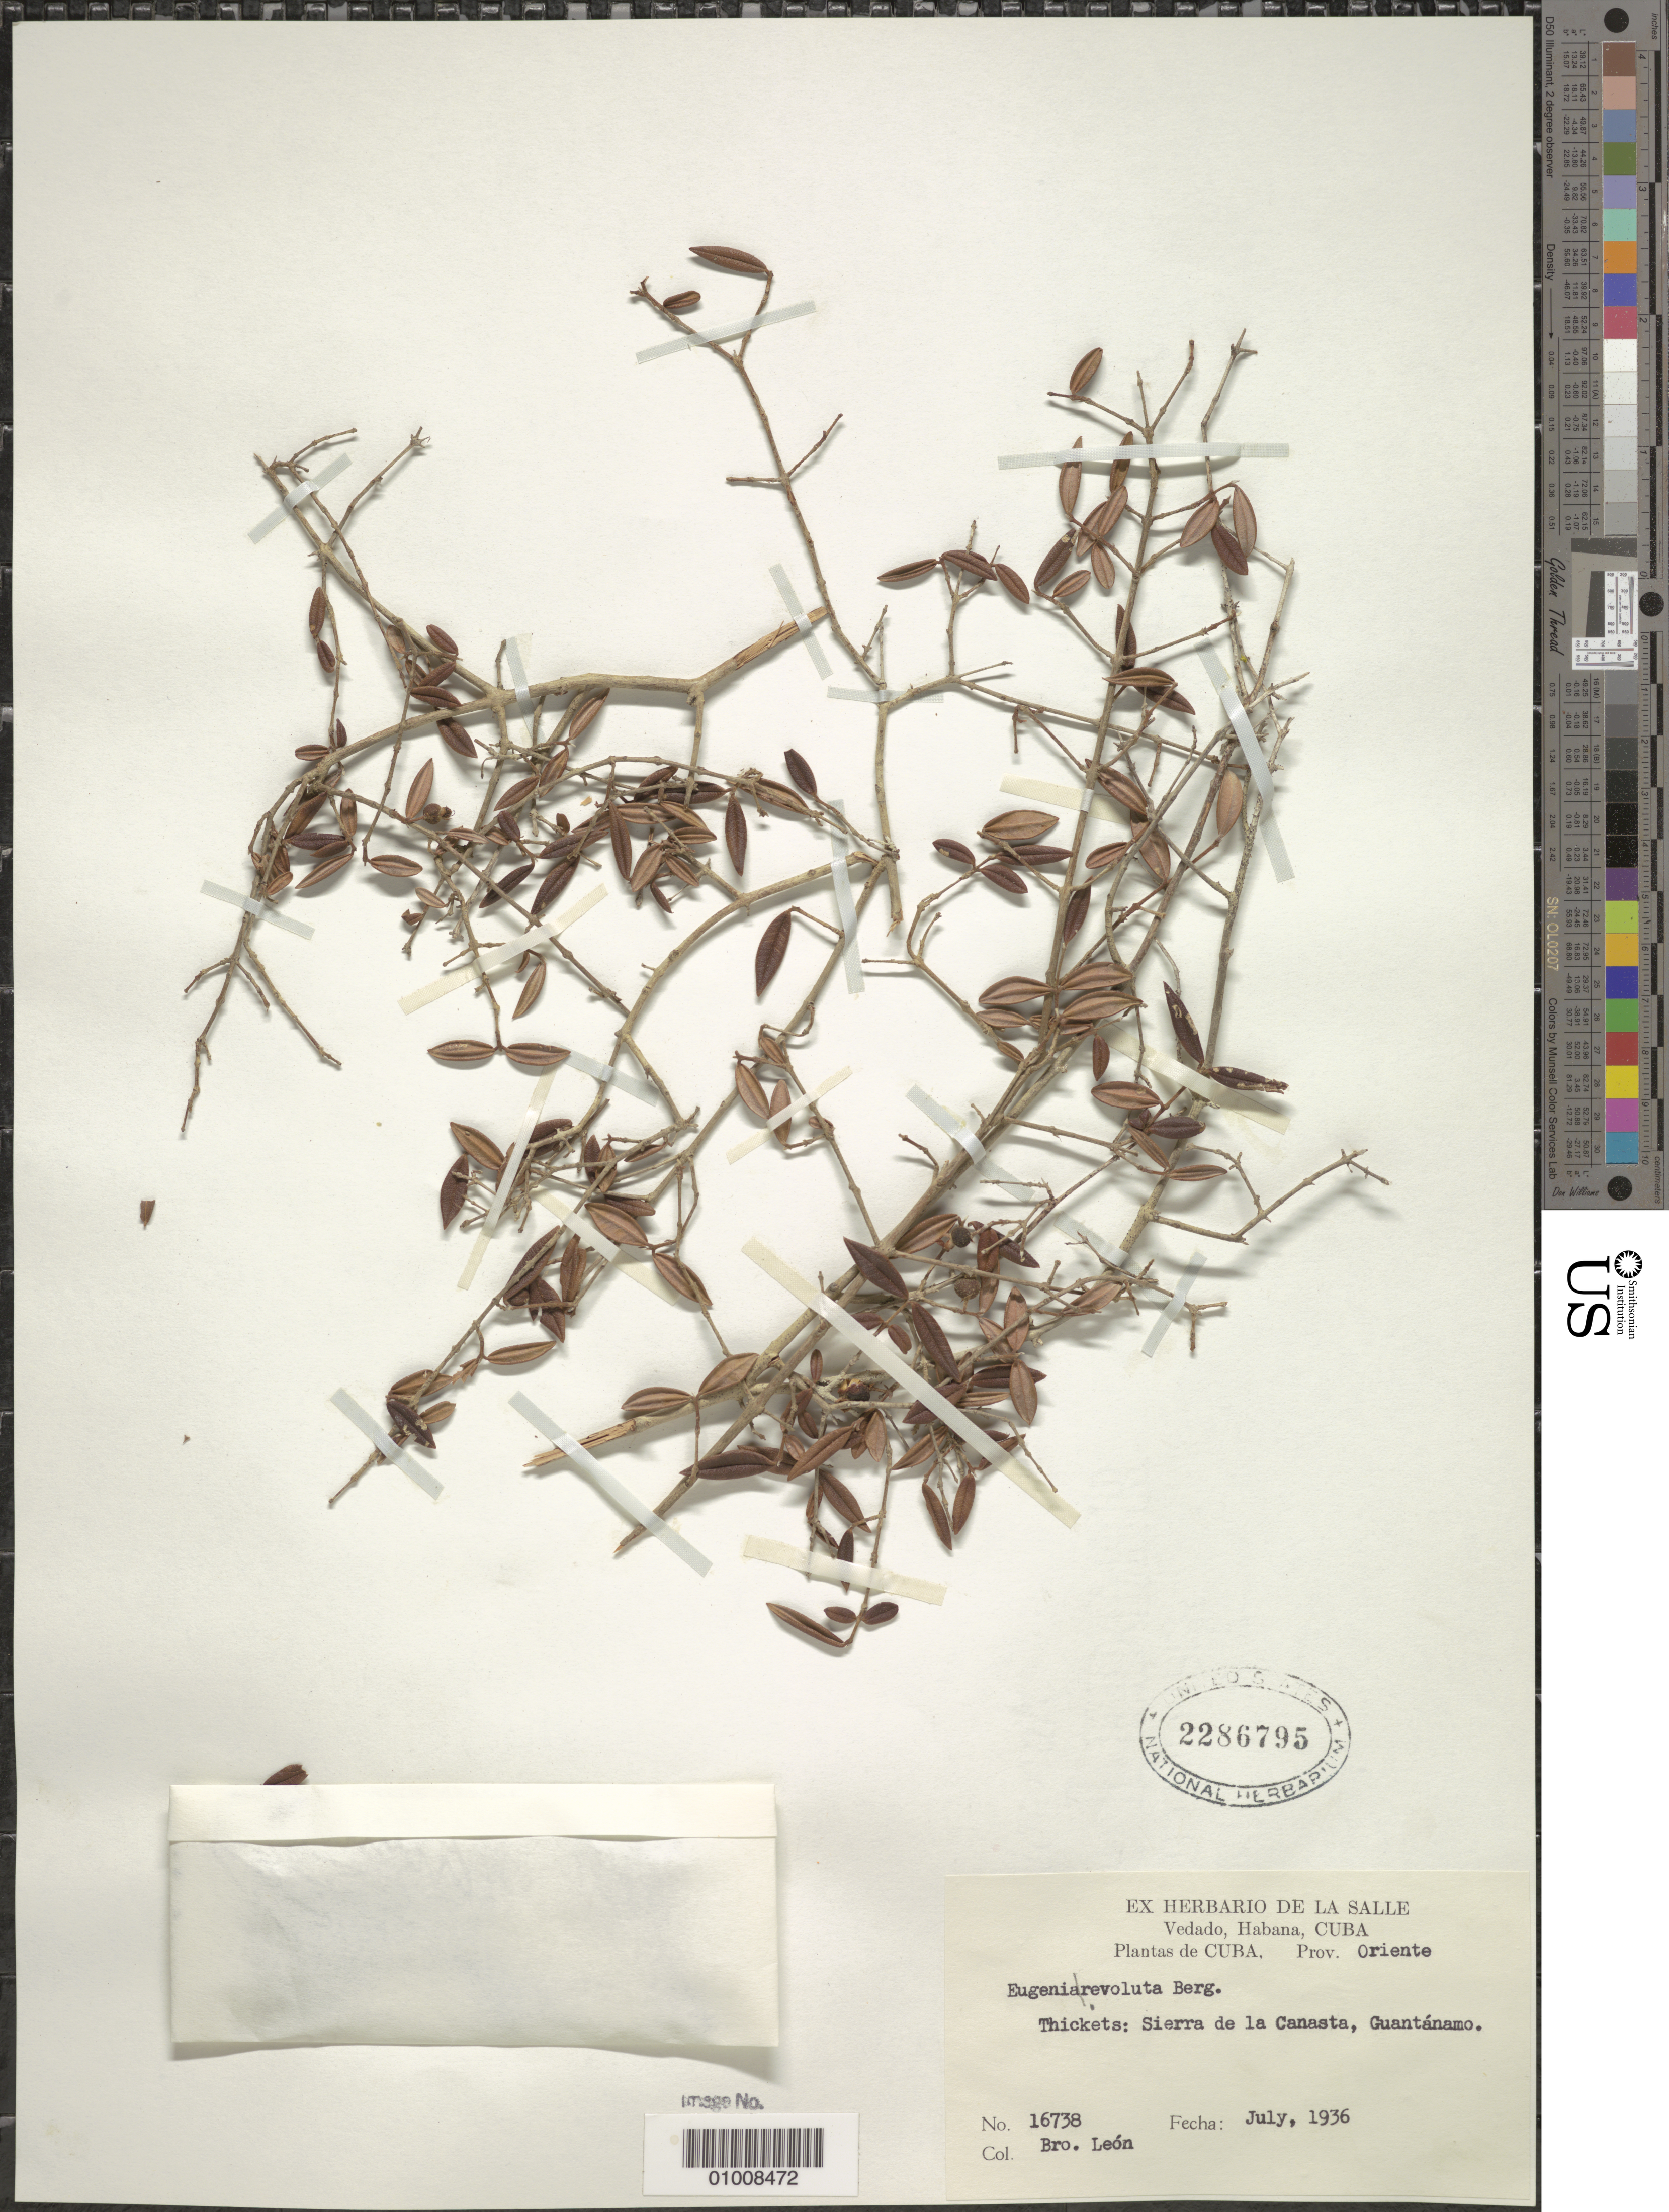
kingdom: Plantae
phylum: Tracheophyta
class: Magnoliopsida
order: Myrtales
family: Myrtaceae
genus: Eugenia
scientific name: Eugenia revoluta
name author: O. Berg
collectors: Bro. León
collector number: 16738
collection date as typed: Jul 1936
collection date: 1936-07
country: Cuba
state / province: Guantanamo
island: Cuba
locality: Sierra de la Canasta, Guantánamo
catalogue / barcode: US 2286795